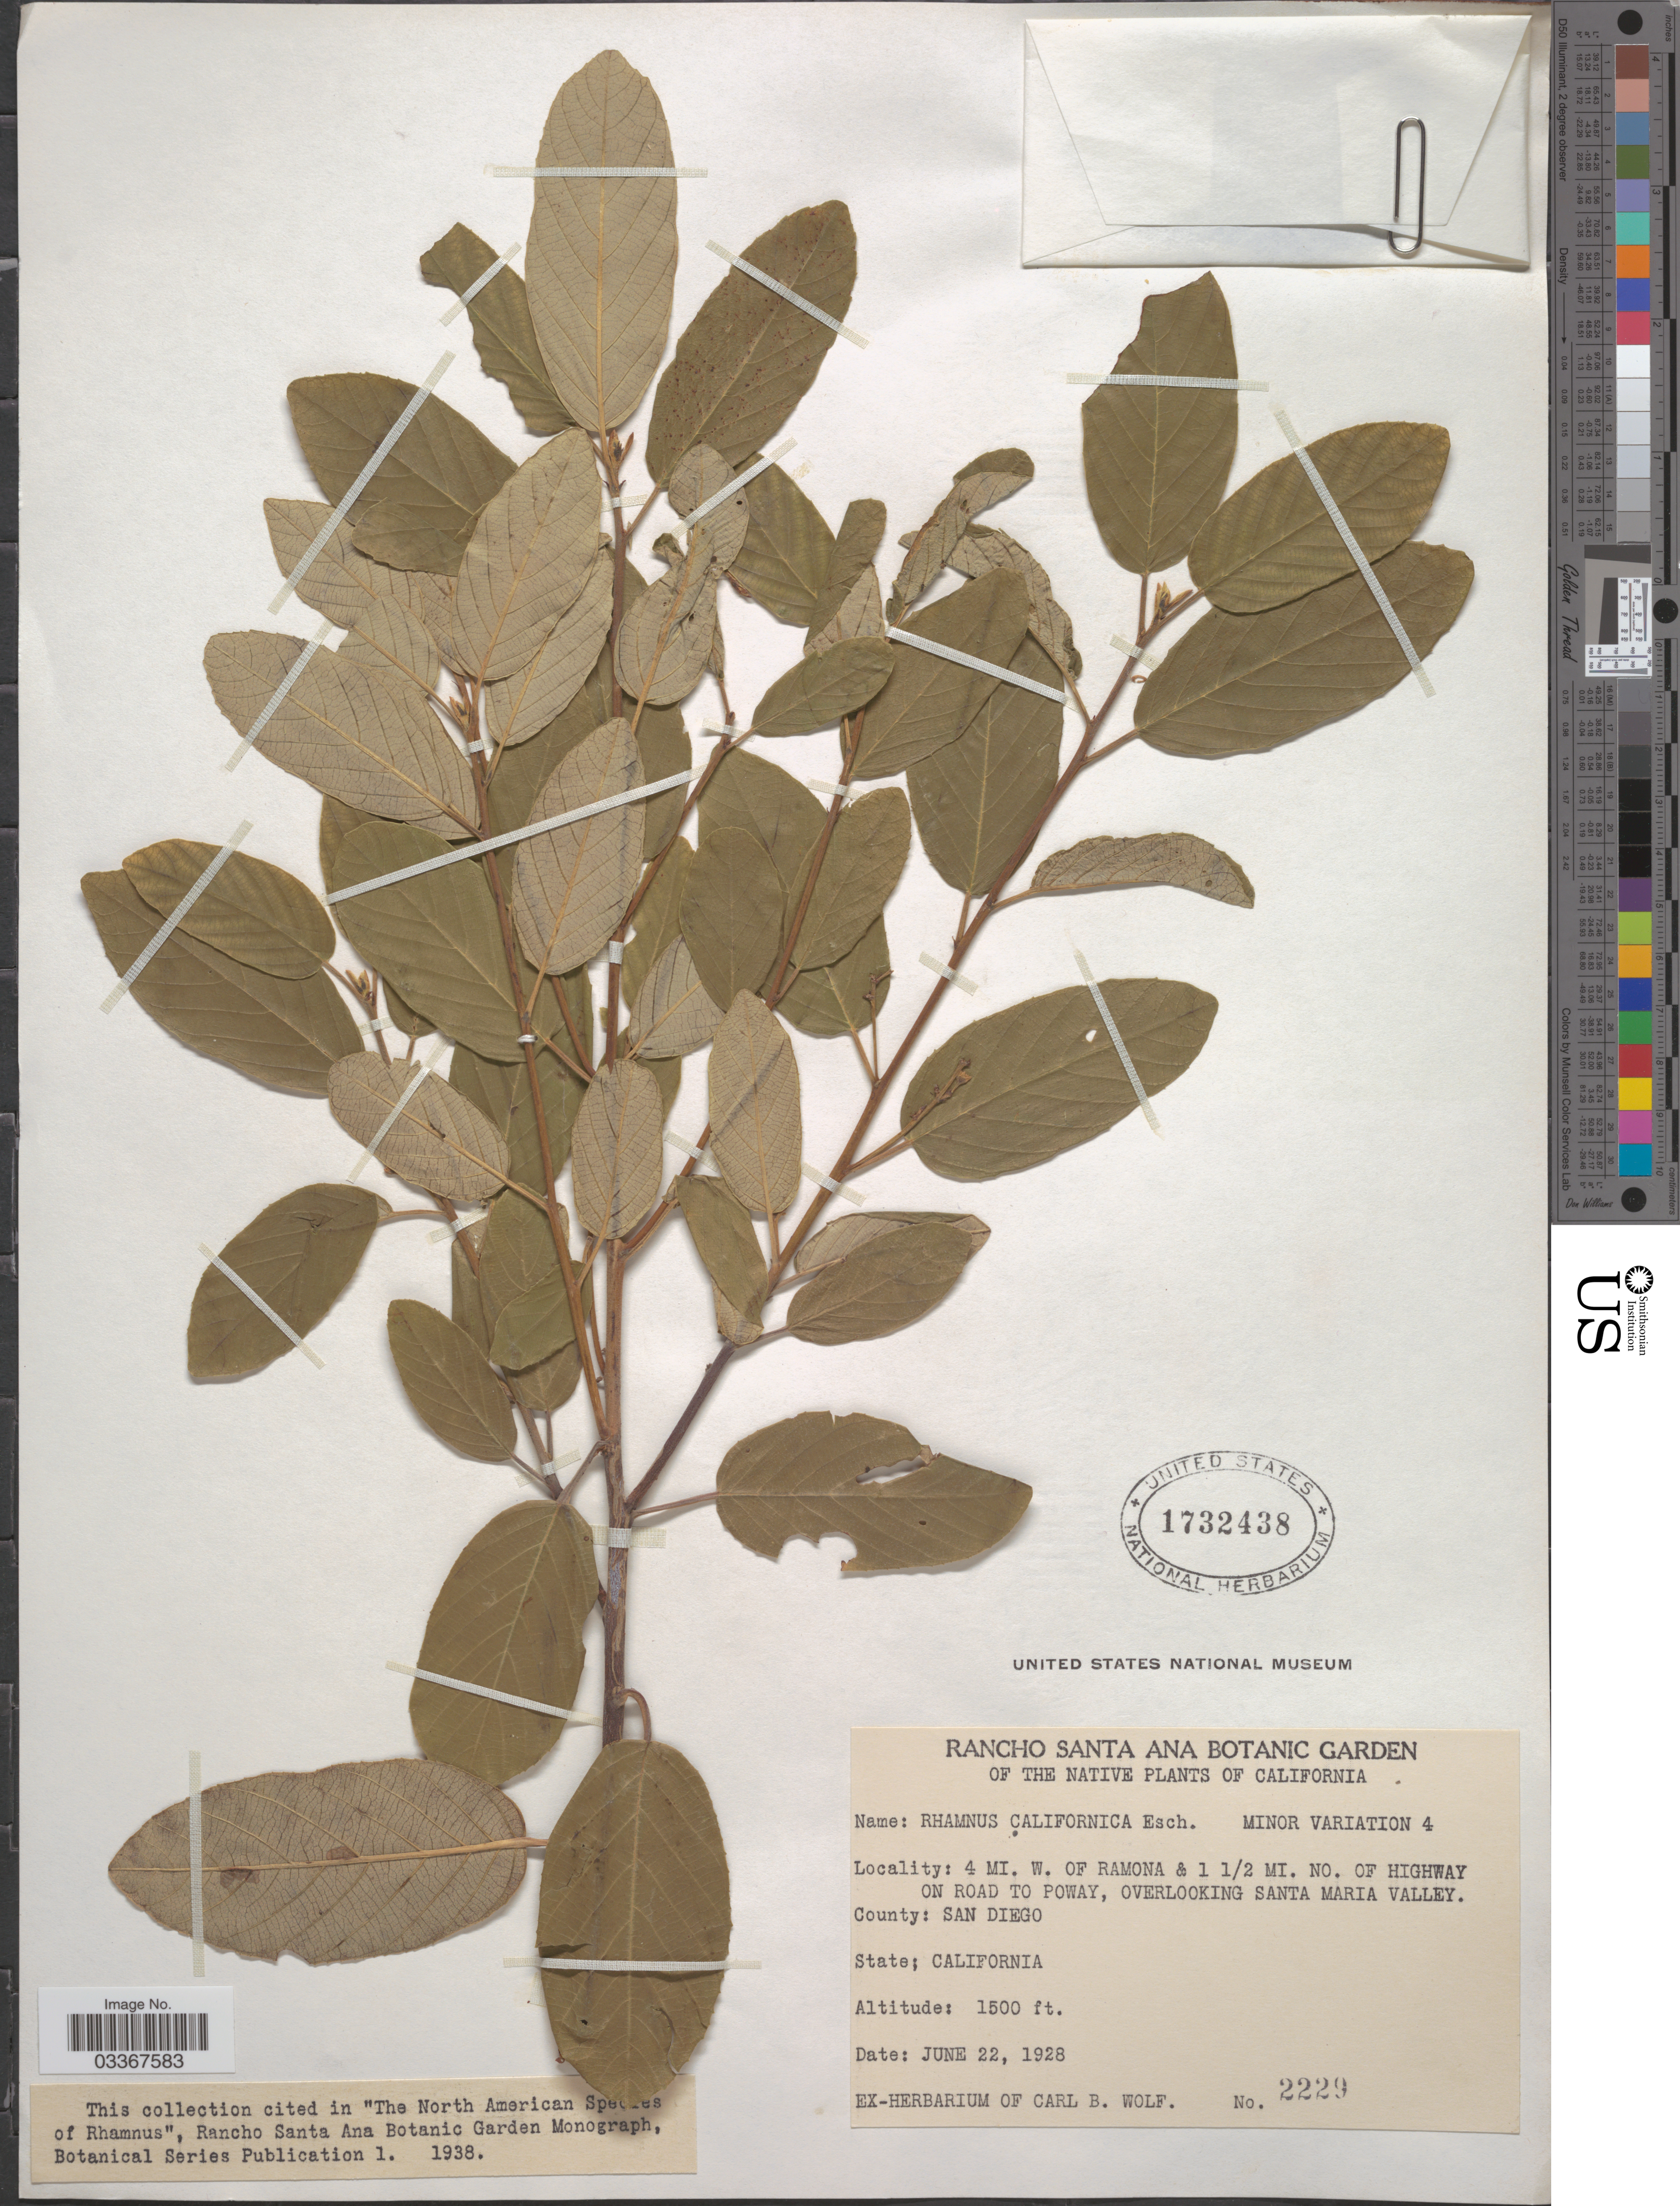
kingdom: Plantae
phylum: Tracheophyta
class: Magnoliopsida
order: Rosales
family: Rhamnaceae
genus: Frangula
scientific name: Frangula californica subsp. ursina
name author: (Greene) Kartesz & Gandhi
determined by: Strong, Mark T., (BOT), Smithsonian Institution - National Museum of Natural History (UNITED STATES)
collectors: ex herb. Carl B. Wolf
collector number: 2229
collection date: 1928-06-22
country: United States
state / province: California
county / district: San Diego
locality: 4 mi. W. of Ramona & 1 ½ mi. NO. of highway on road to Poway, overlooking Santa Maria Valley, County: San Diego.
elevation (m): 457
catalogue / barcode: US 1732438